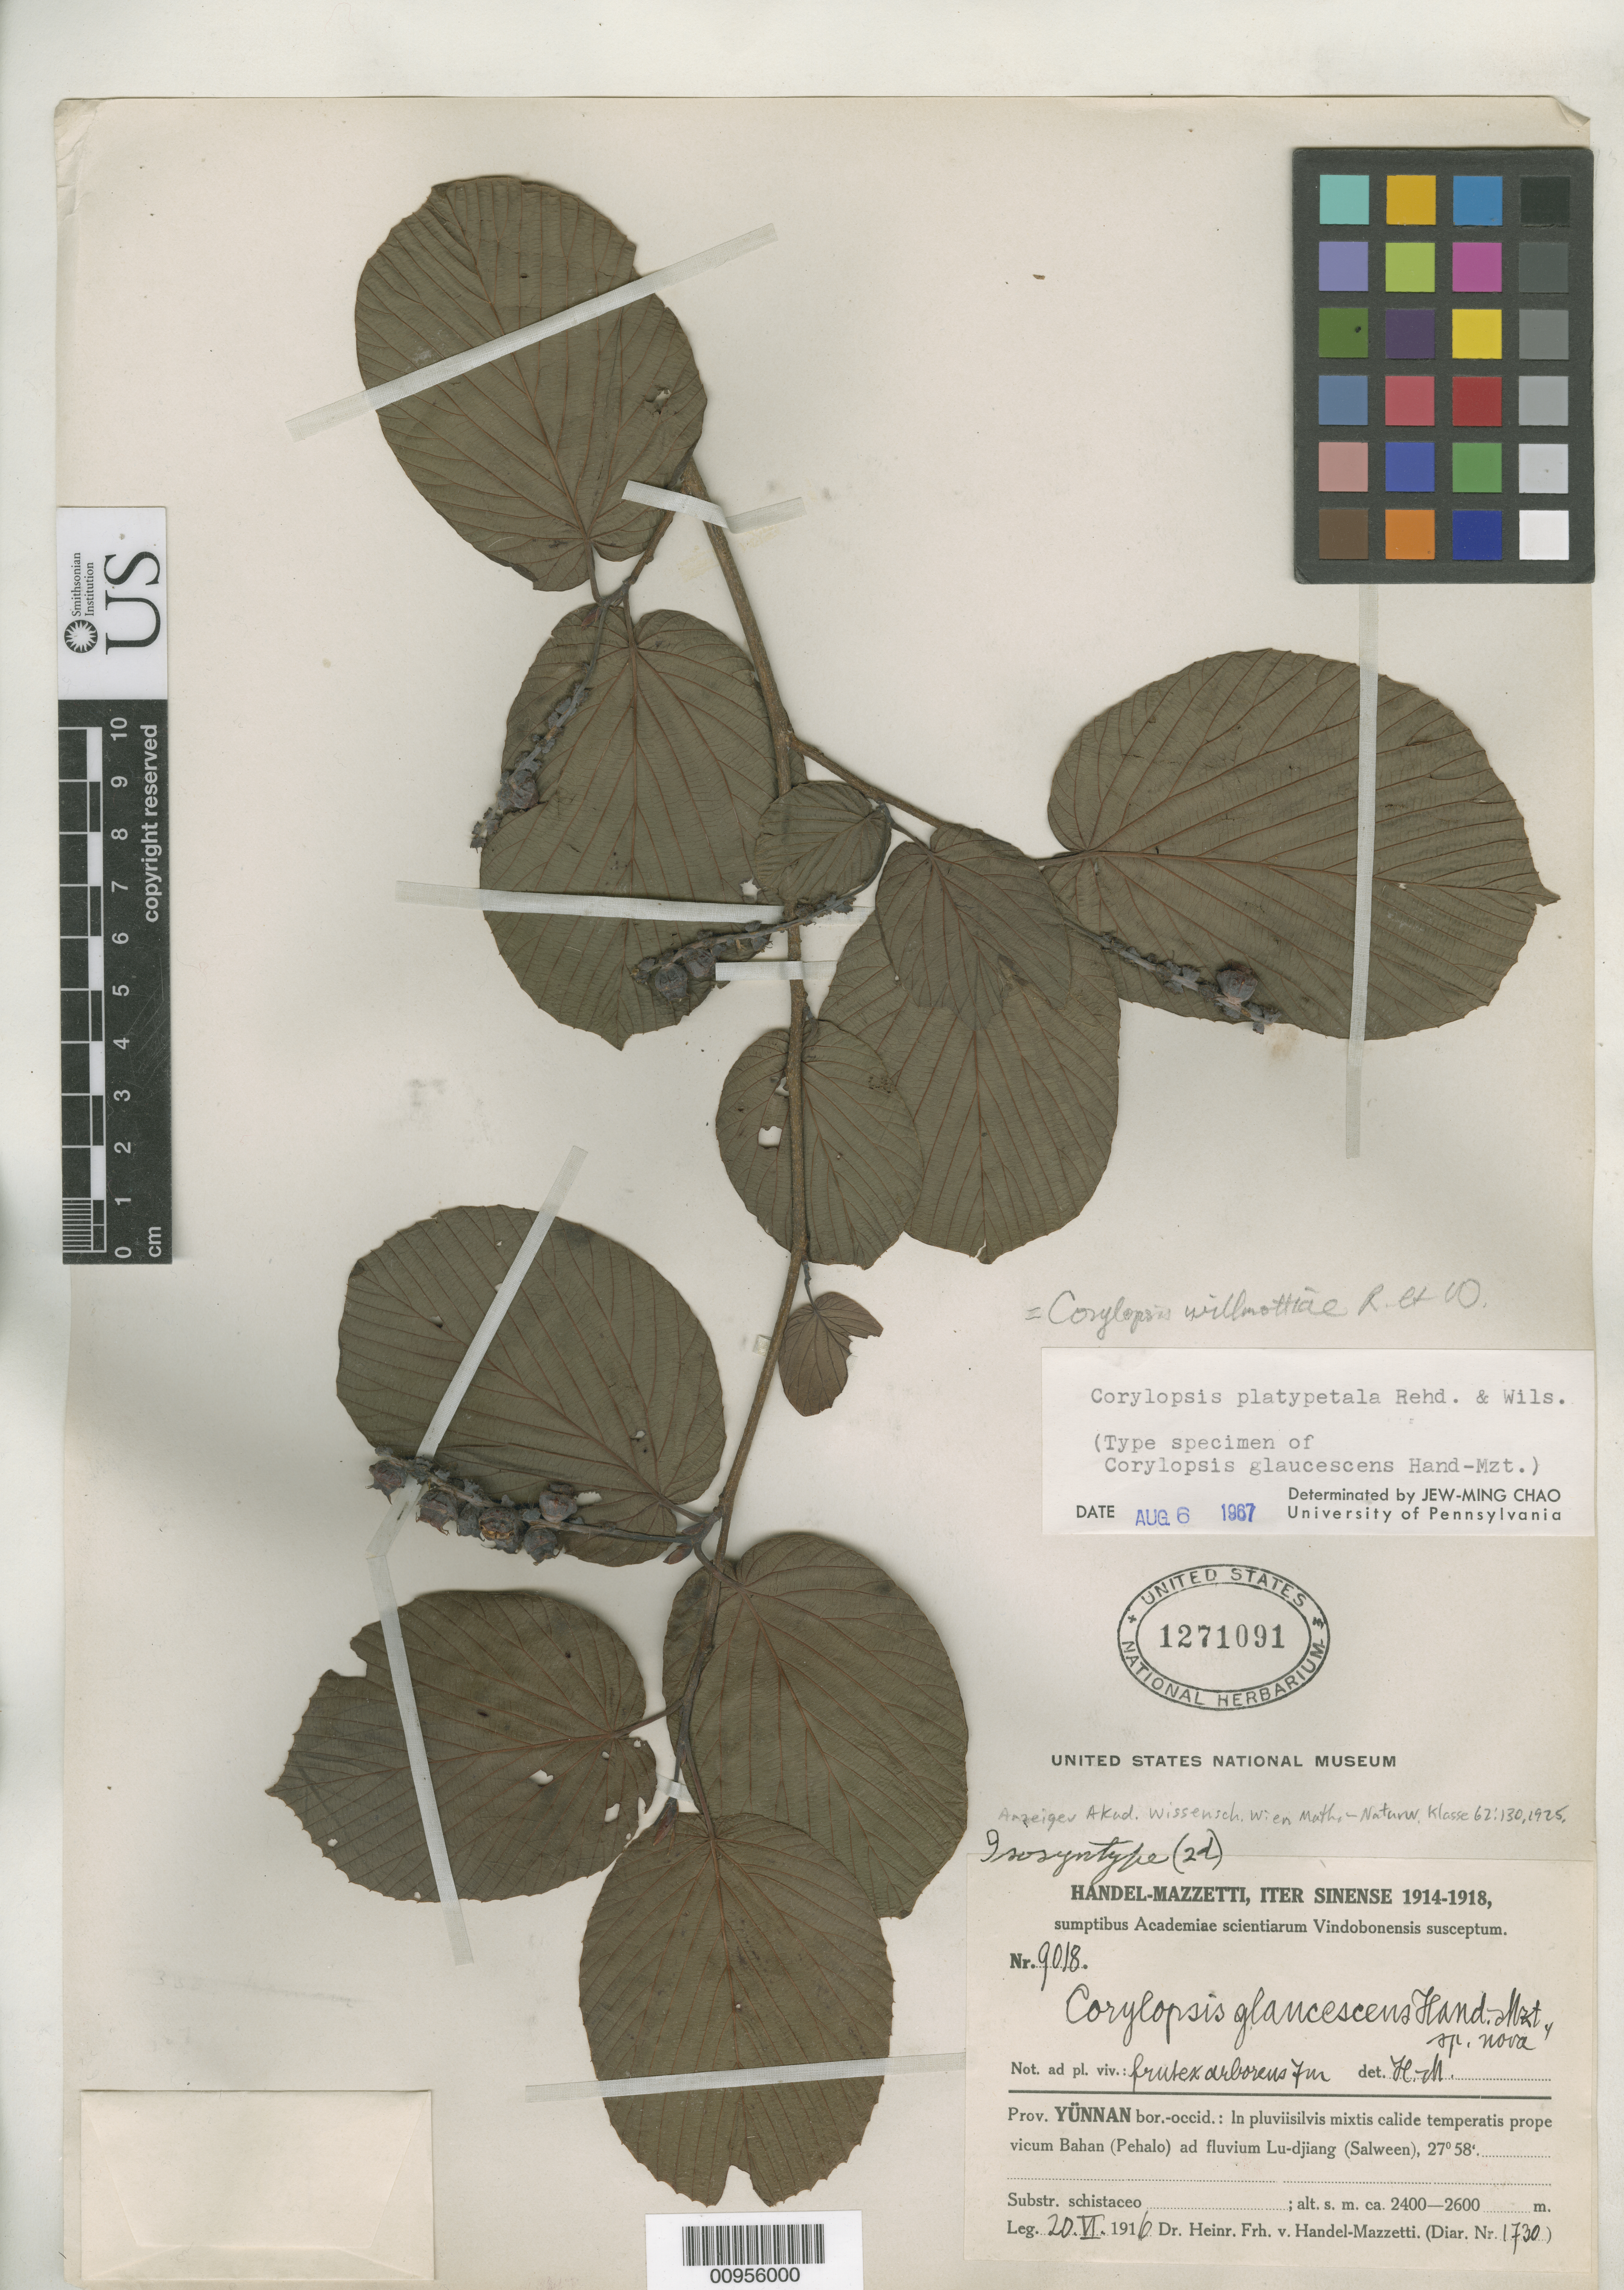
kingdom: Plantae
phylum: Tracheophyta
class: Magnoliopsida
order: Saxifragales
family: Hamamelidaceae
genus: Corylopsis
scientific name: Corylopsis glaucescens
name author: Hand.-Mazz.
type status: Lectotype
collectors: H. Handel-Mazzetti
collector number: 9018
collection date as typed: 20 Jun 1916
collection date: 1916-06-20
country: China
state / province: Yunnan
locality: Prov. Yünnan bor.-occid.: in pluviisilvis mixtis calide temperatis prope vicum Bahan (Pehalo) ad fluvium Lu-Djiang (Salween).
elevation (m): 2400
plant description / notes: Currently accepted name as cited by Morley & Chao, J. Arnold Arborb. 38: 410 (1977).; Effectively lectotypified by Morley & Chao but lectotype herbarium not specified (only "isotypes" cited).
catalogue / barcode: US 1271091